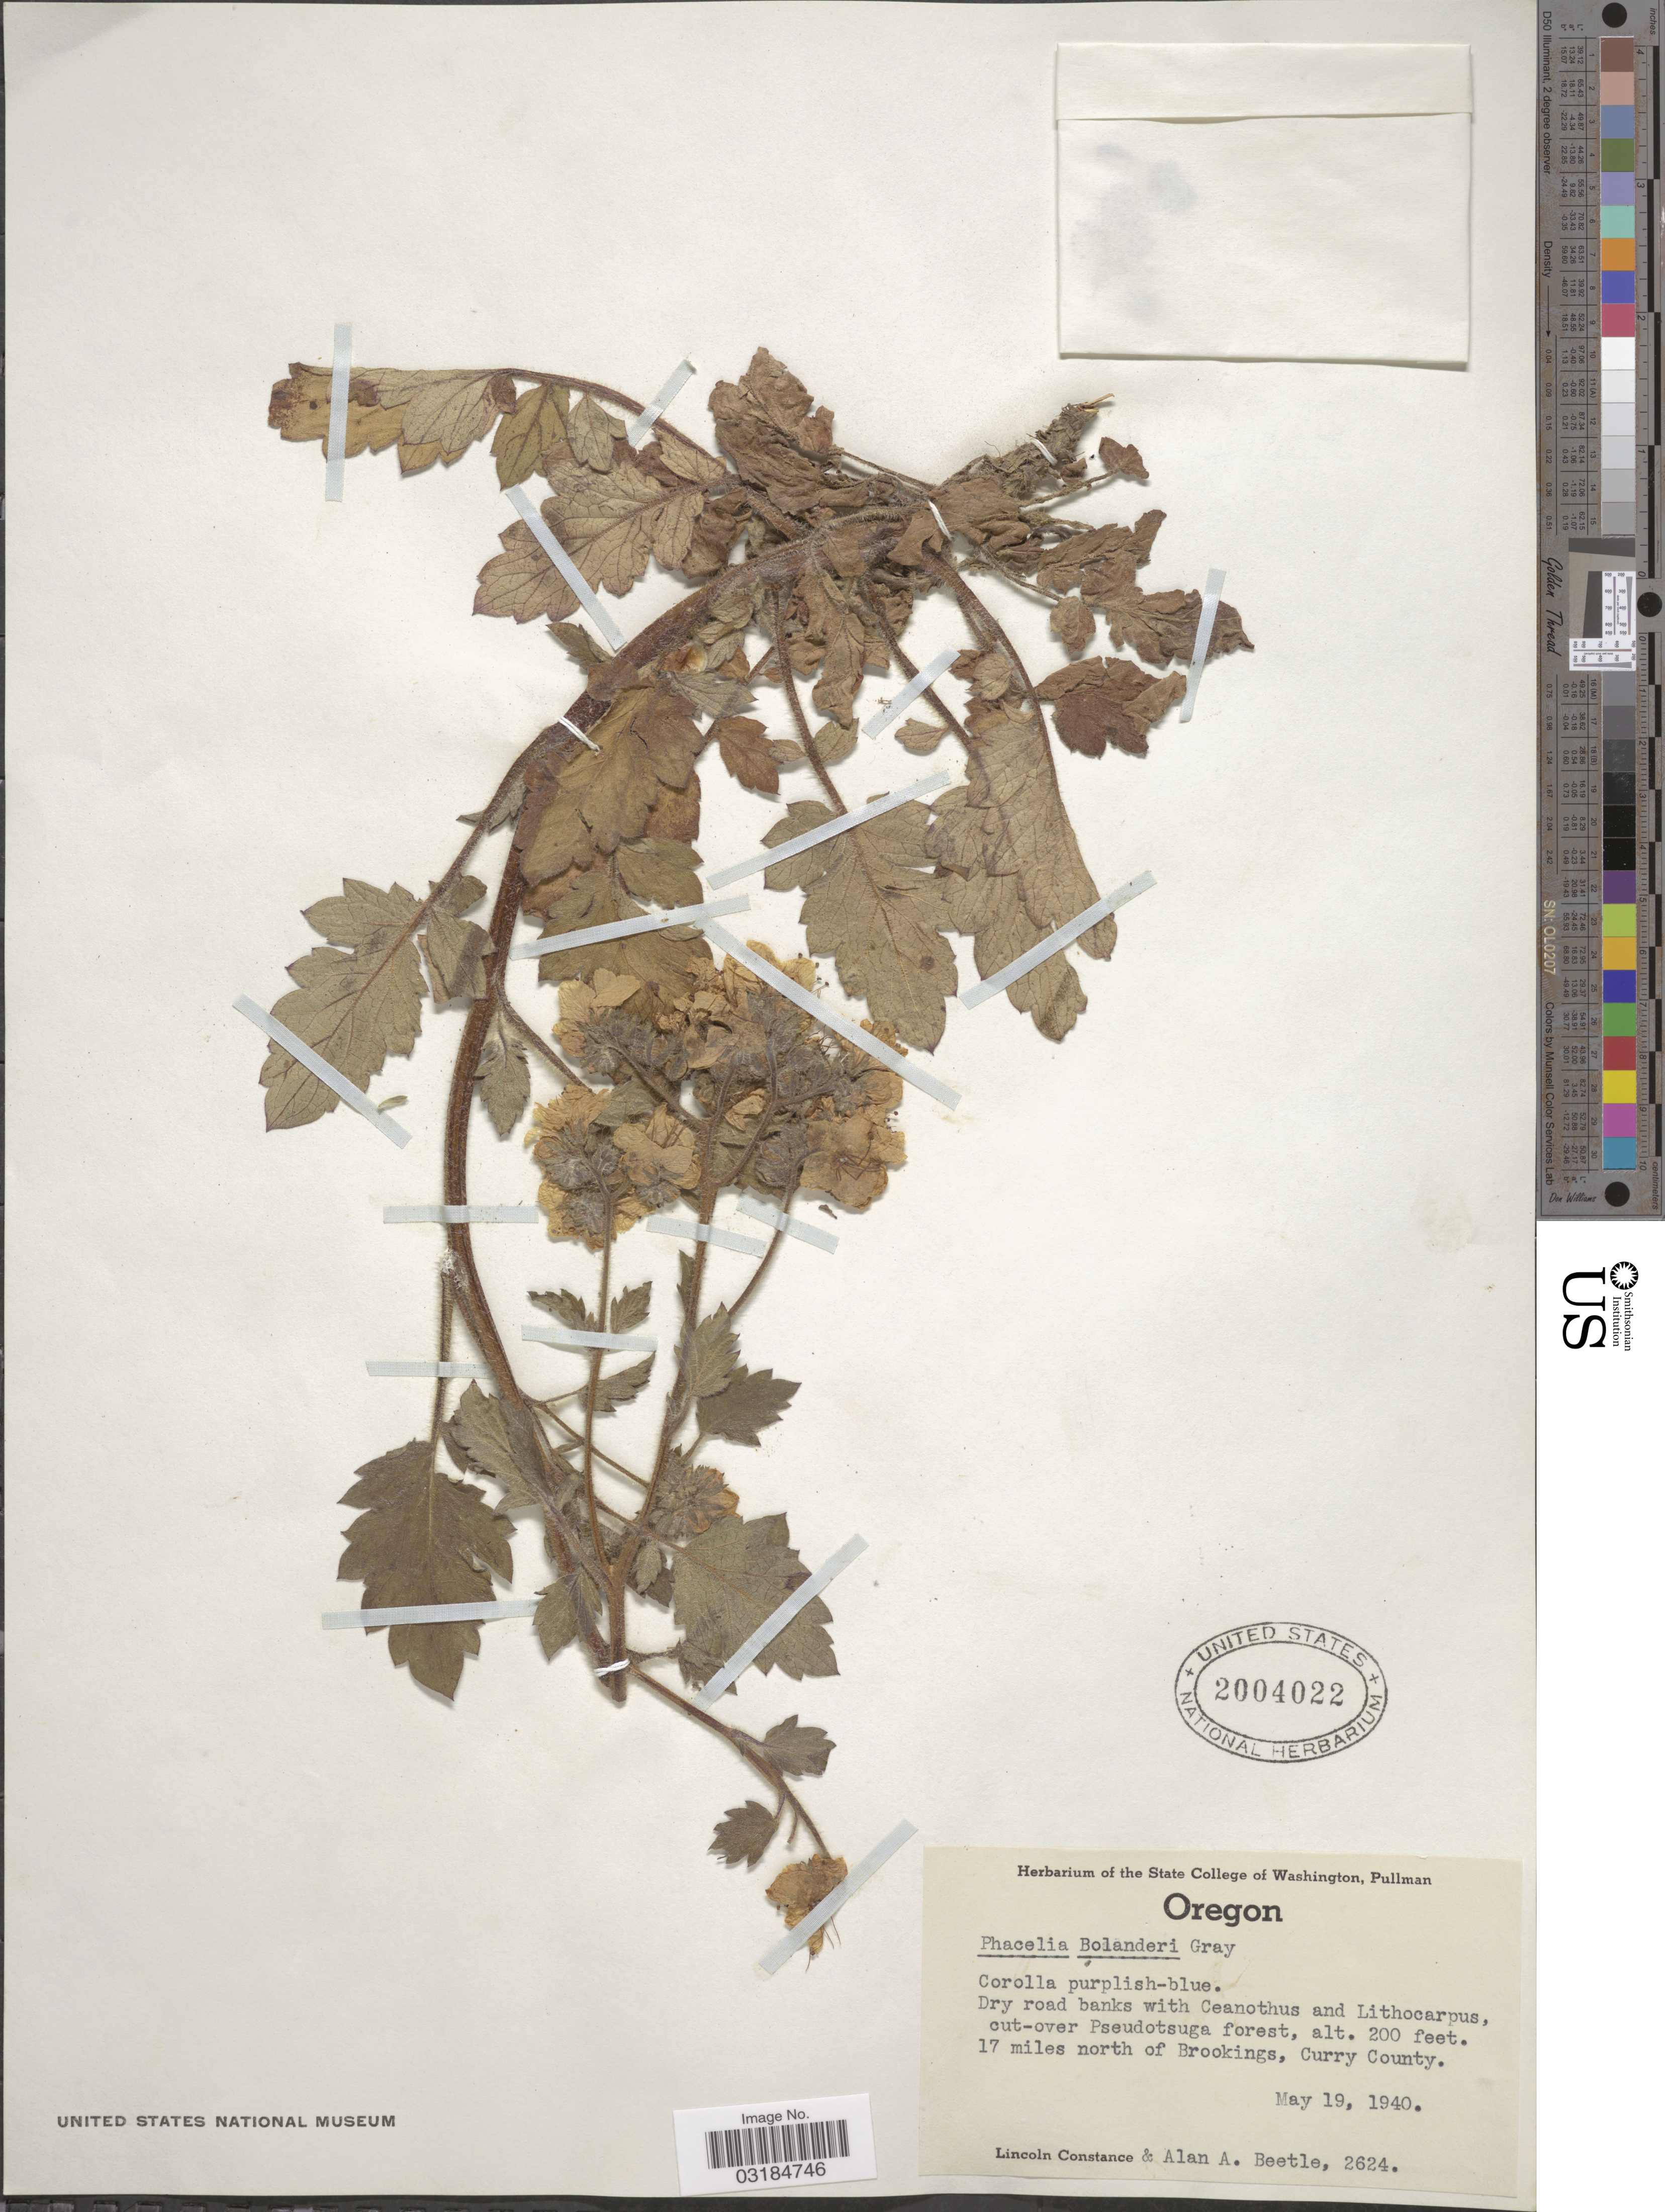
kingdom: Plantae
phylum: Tracheophyta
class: Magnoliopsida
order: Boraginales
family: Hydrophyllaceae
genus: Phacelia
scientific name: Phacelia bolanderi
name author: A. Gray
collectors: L. Constance & A. A. Beetle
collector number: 2624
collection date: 1940-05-19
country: United States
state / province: Oregon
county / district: Curry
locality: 17 miles north of Brookings, Curry County.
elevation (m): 61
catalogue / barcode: US 2004022